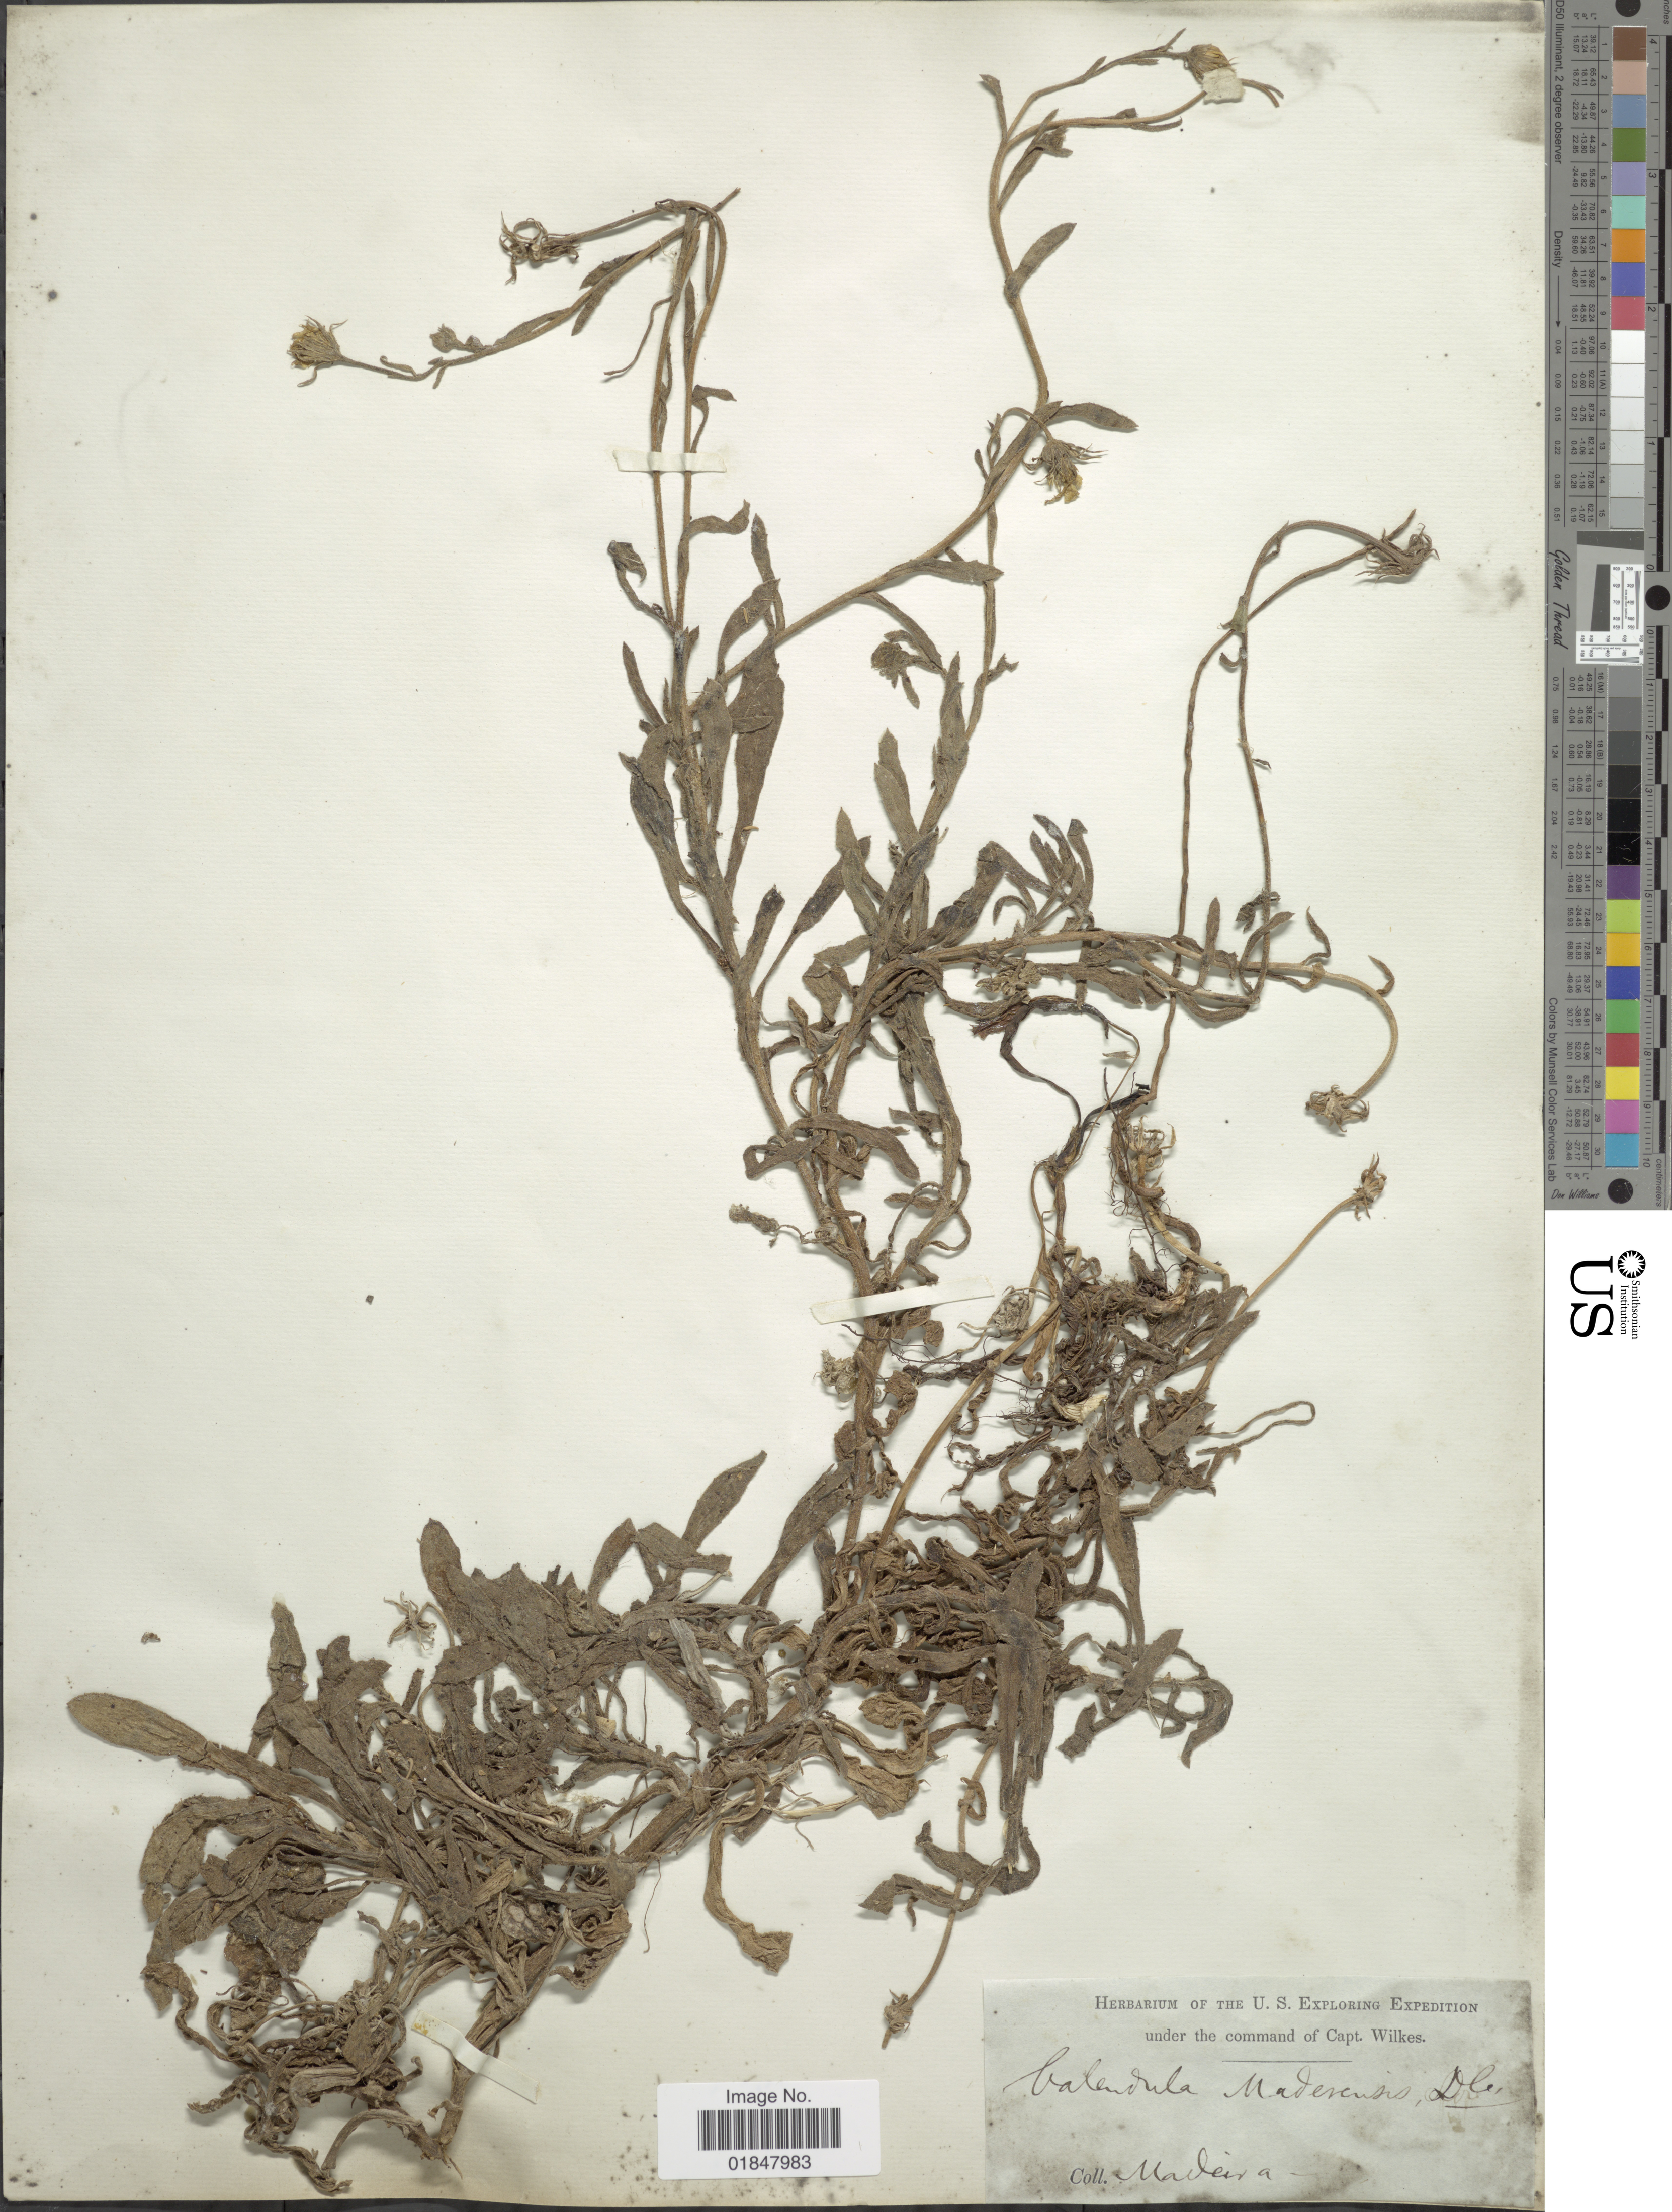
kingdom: Plantae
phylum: Tracheophyta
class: Magnoliopsida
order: Asterales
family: Asteraceae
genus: Calendula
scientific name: Calendula madrensis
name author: DC.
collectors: U.S. Explor. Exped.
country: Portugal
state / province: Madeira (Aut. Reg.)